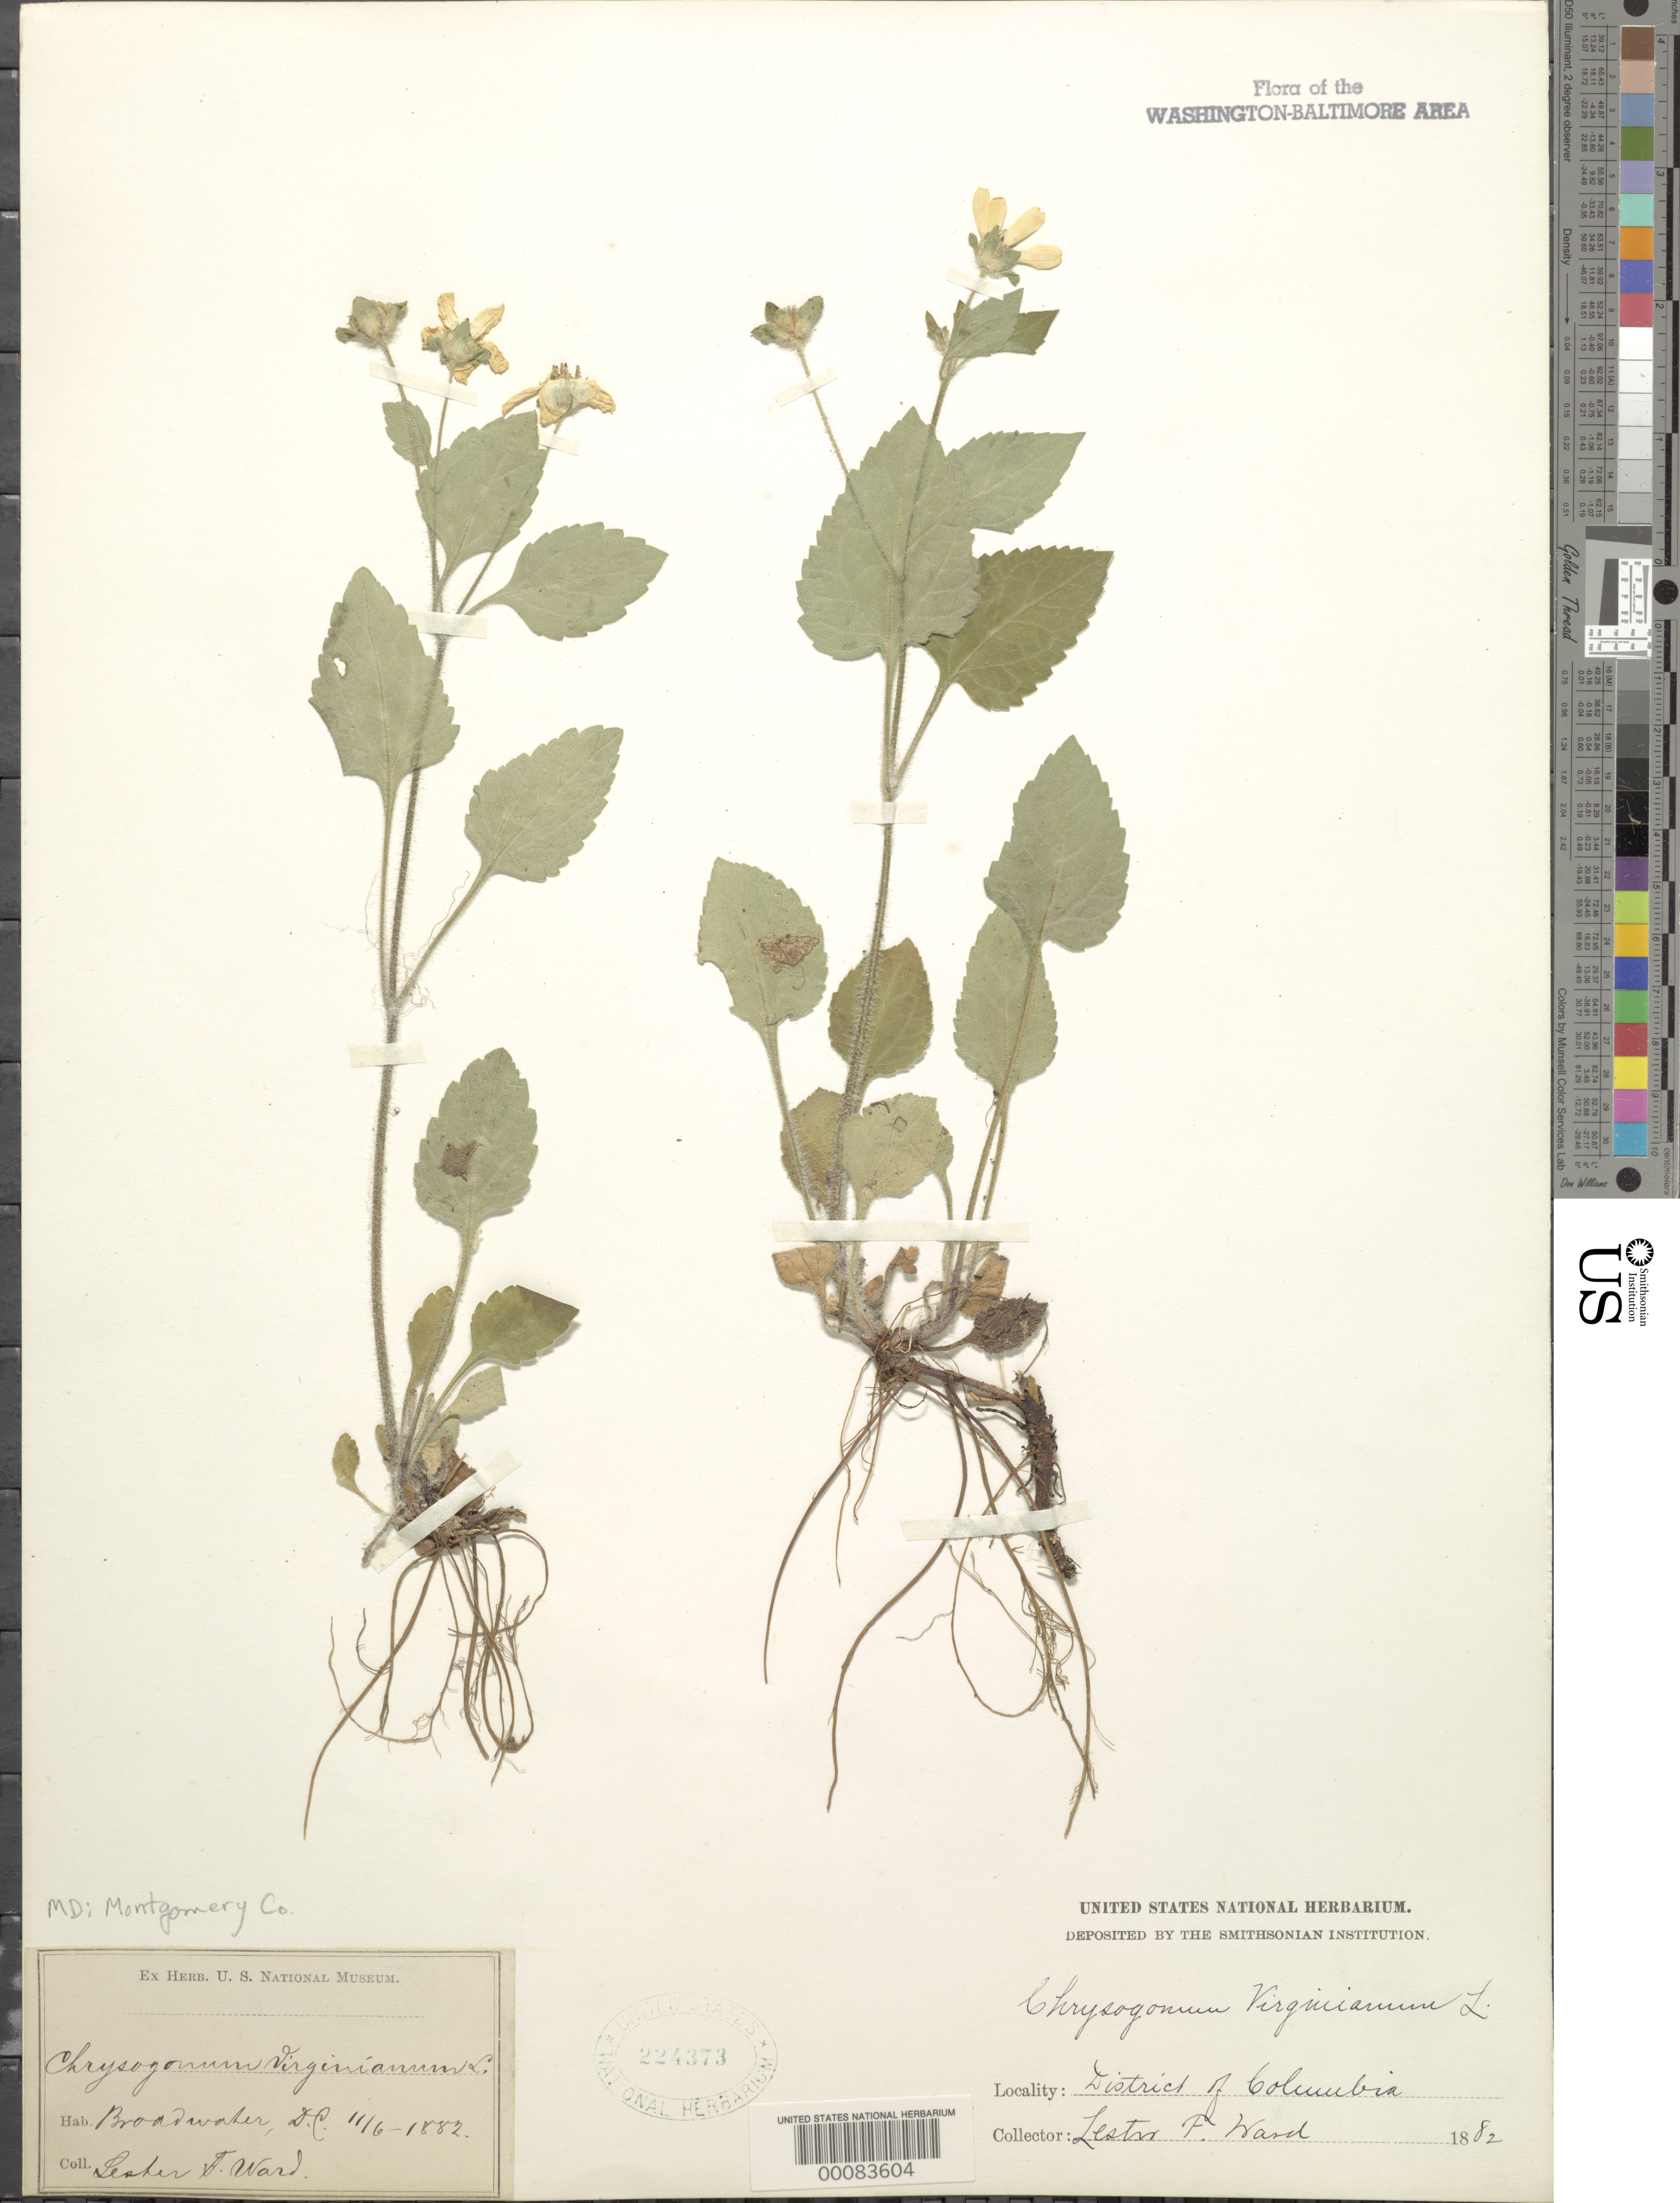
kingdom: Plantae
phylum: Tracheophyta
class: Magnoliopsida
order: Asterales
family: Asteraceae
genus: Chrysogonum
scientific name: Chrysogonum virginianum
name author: L.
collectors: L. F. Ward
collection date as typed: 11 Jun 1882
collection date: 1882-06-11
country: United States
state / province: Maryland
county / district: Montgomery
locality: Widewater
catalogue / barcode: US 224373